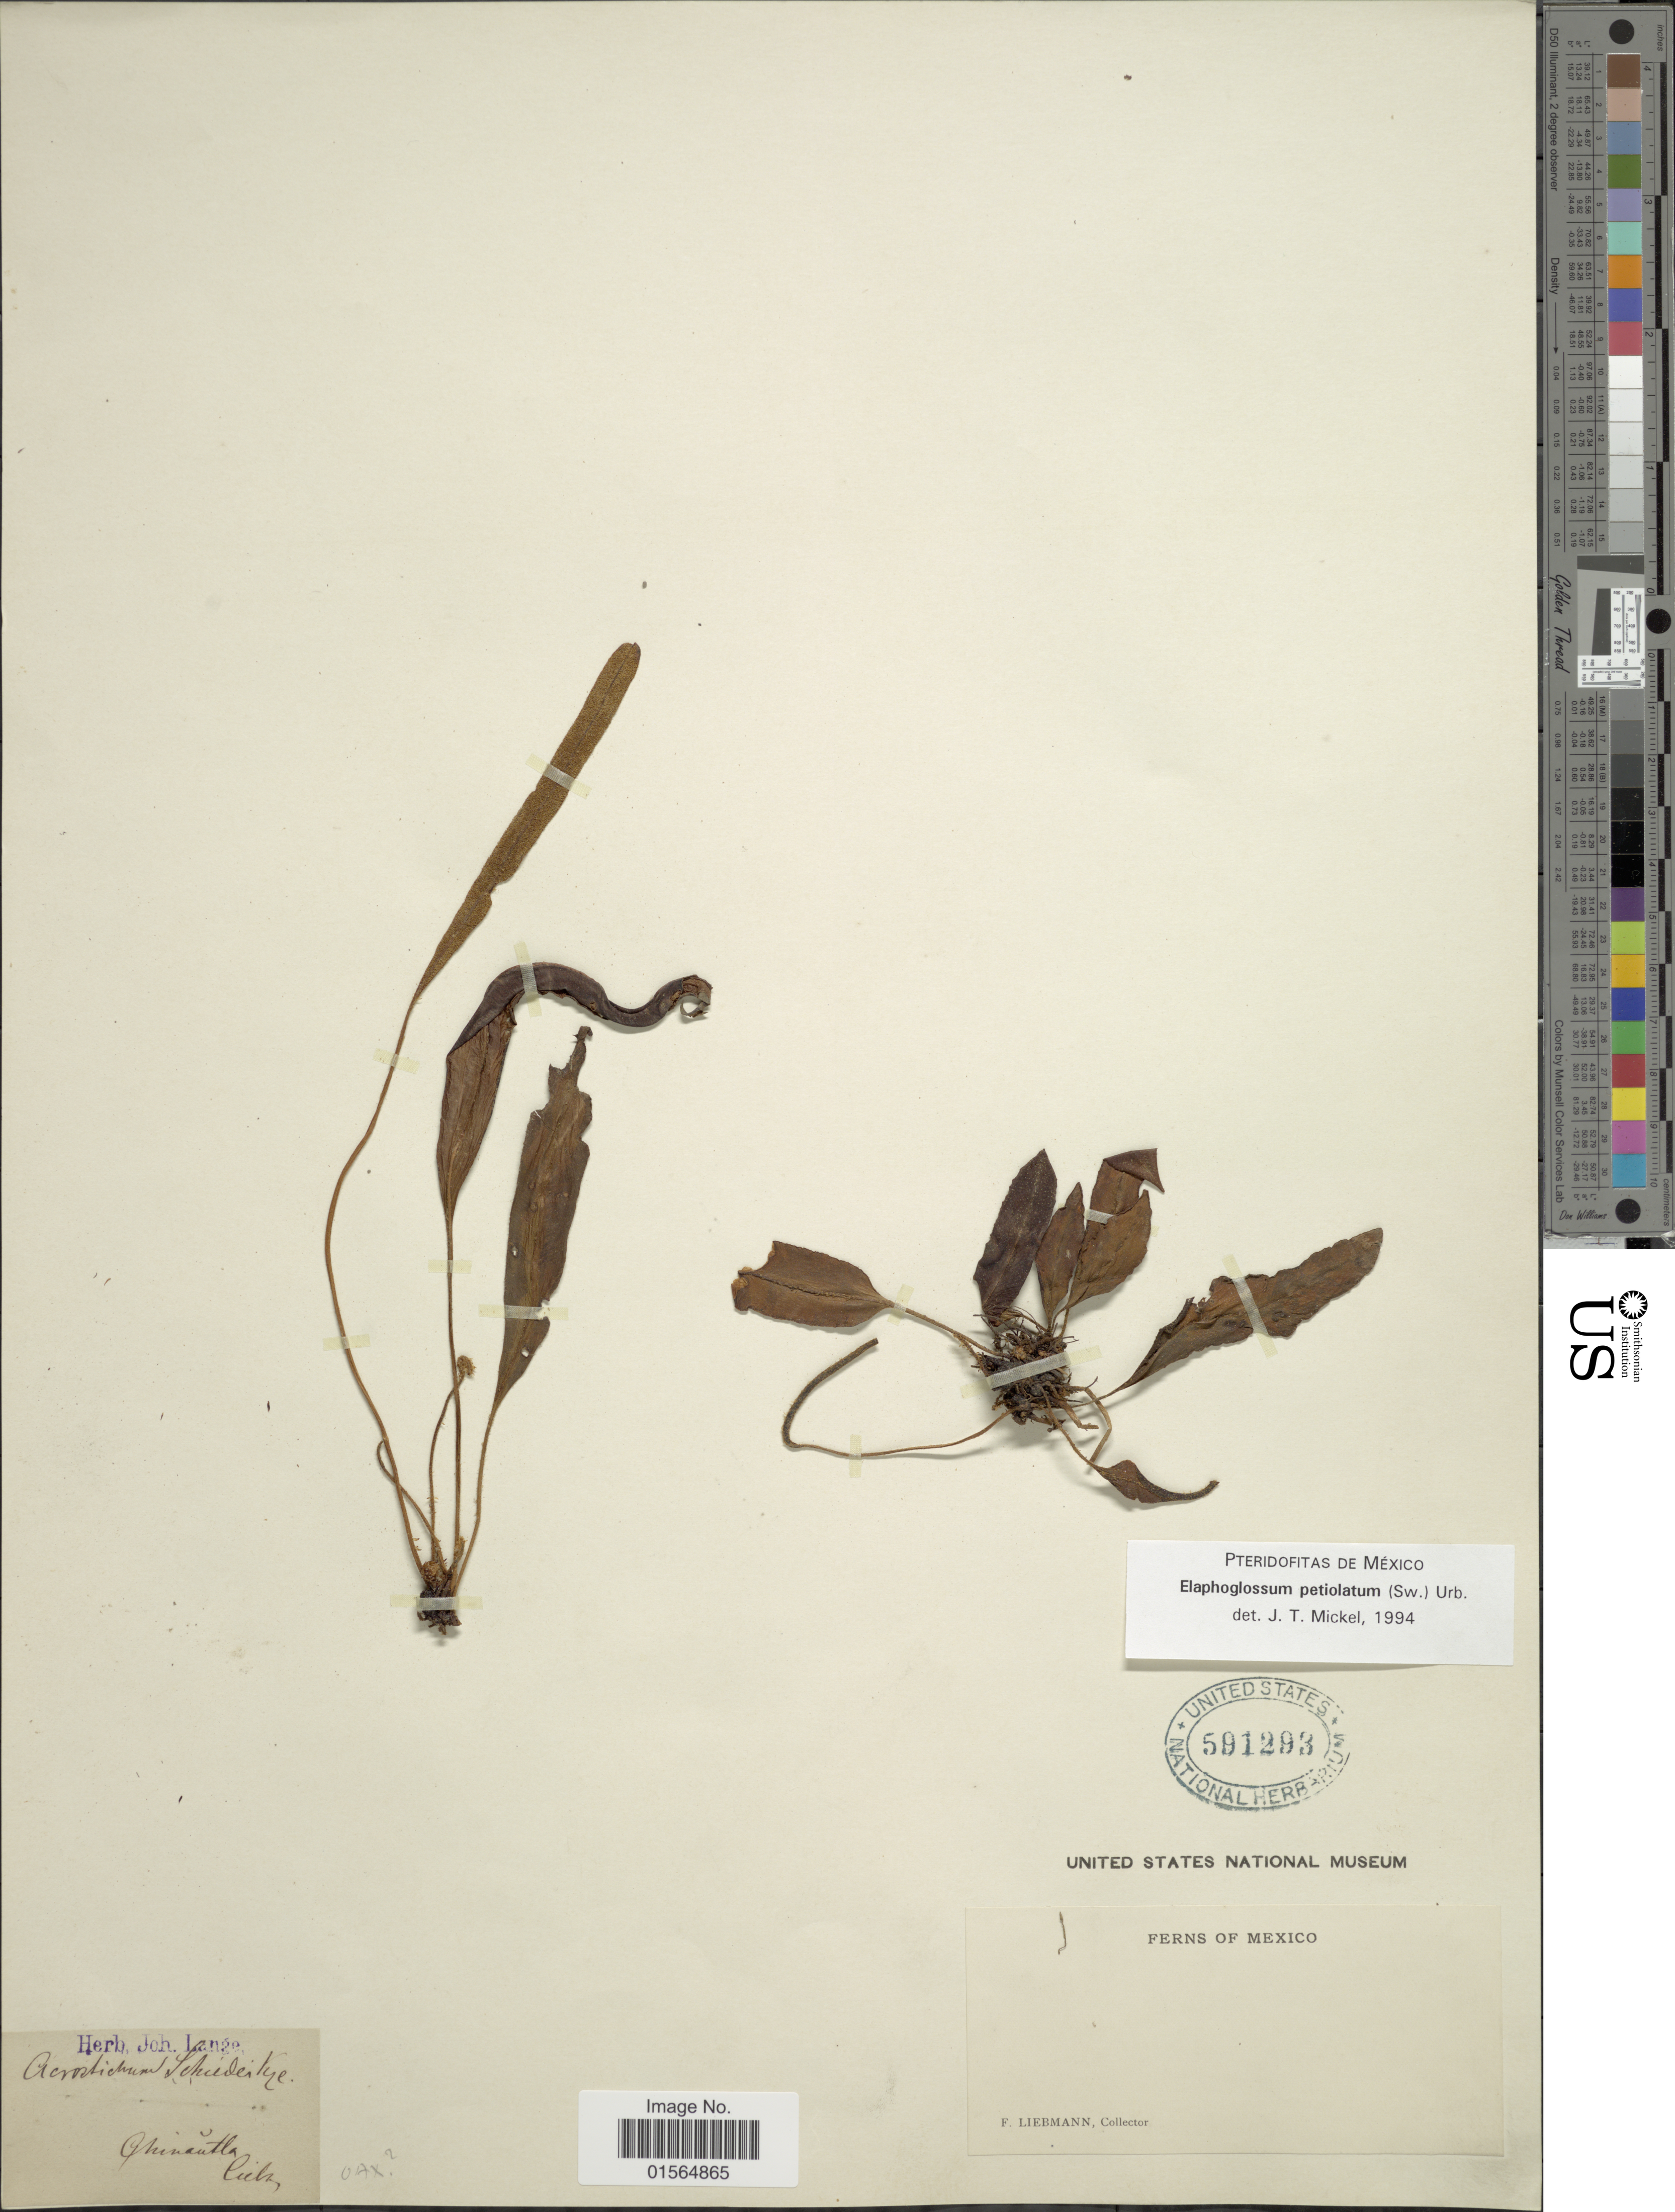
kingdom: Plantae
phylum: Tracheophyta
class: Polypodiopsida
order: Polypodiales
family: Dryopteridaceae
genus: Elaphoglossum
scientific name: Elaphoglossum petiolatum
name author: (Sw.) Urb.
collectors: F. M. Liebmann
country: Mexico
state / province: Oaxaca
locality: Chinautla Culz [interpreted]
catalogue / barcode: US 591293